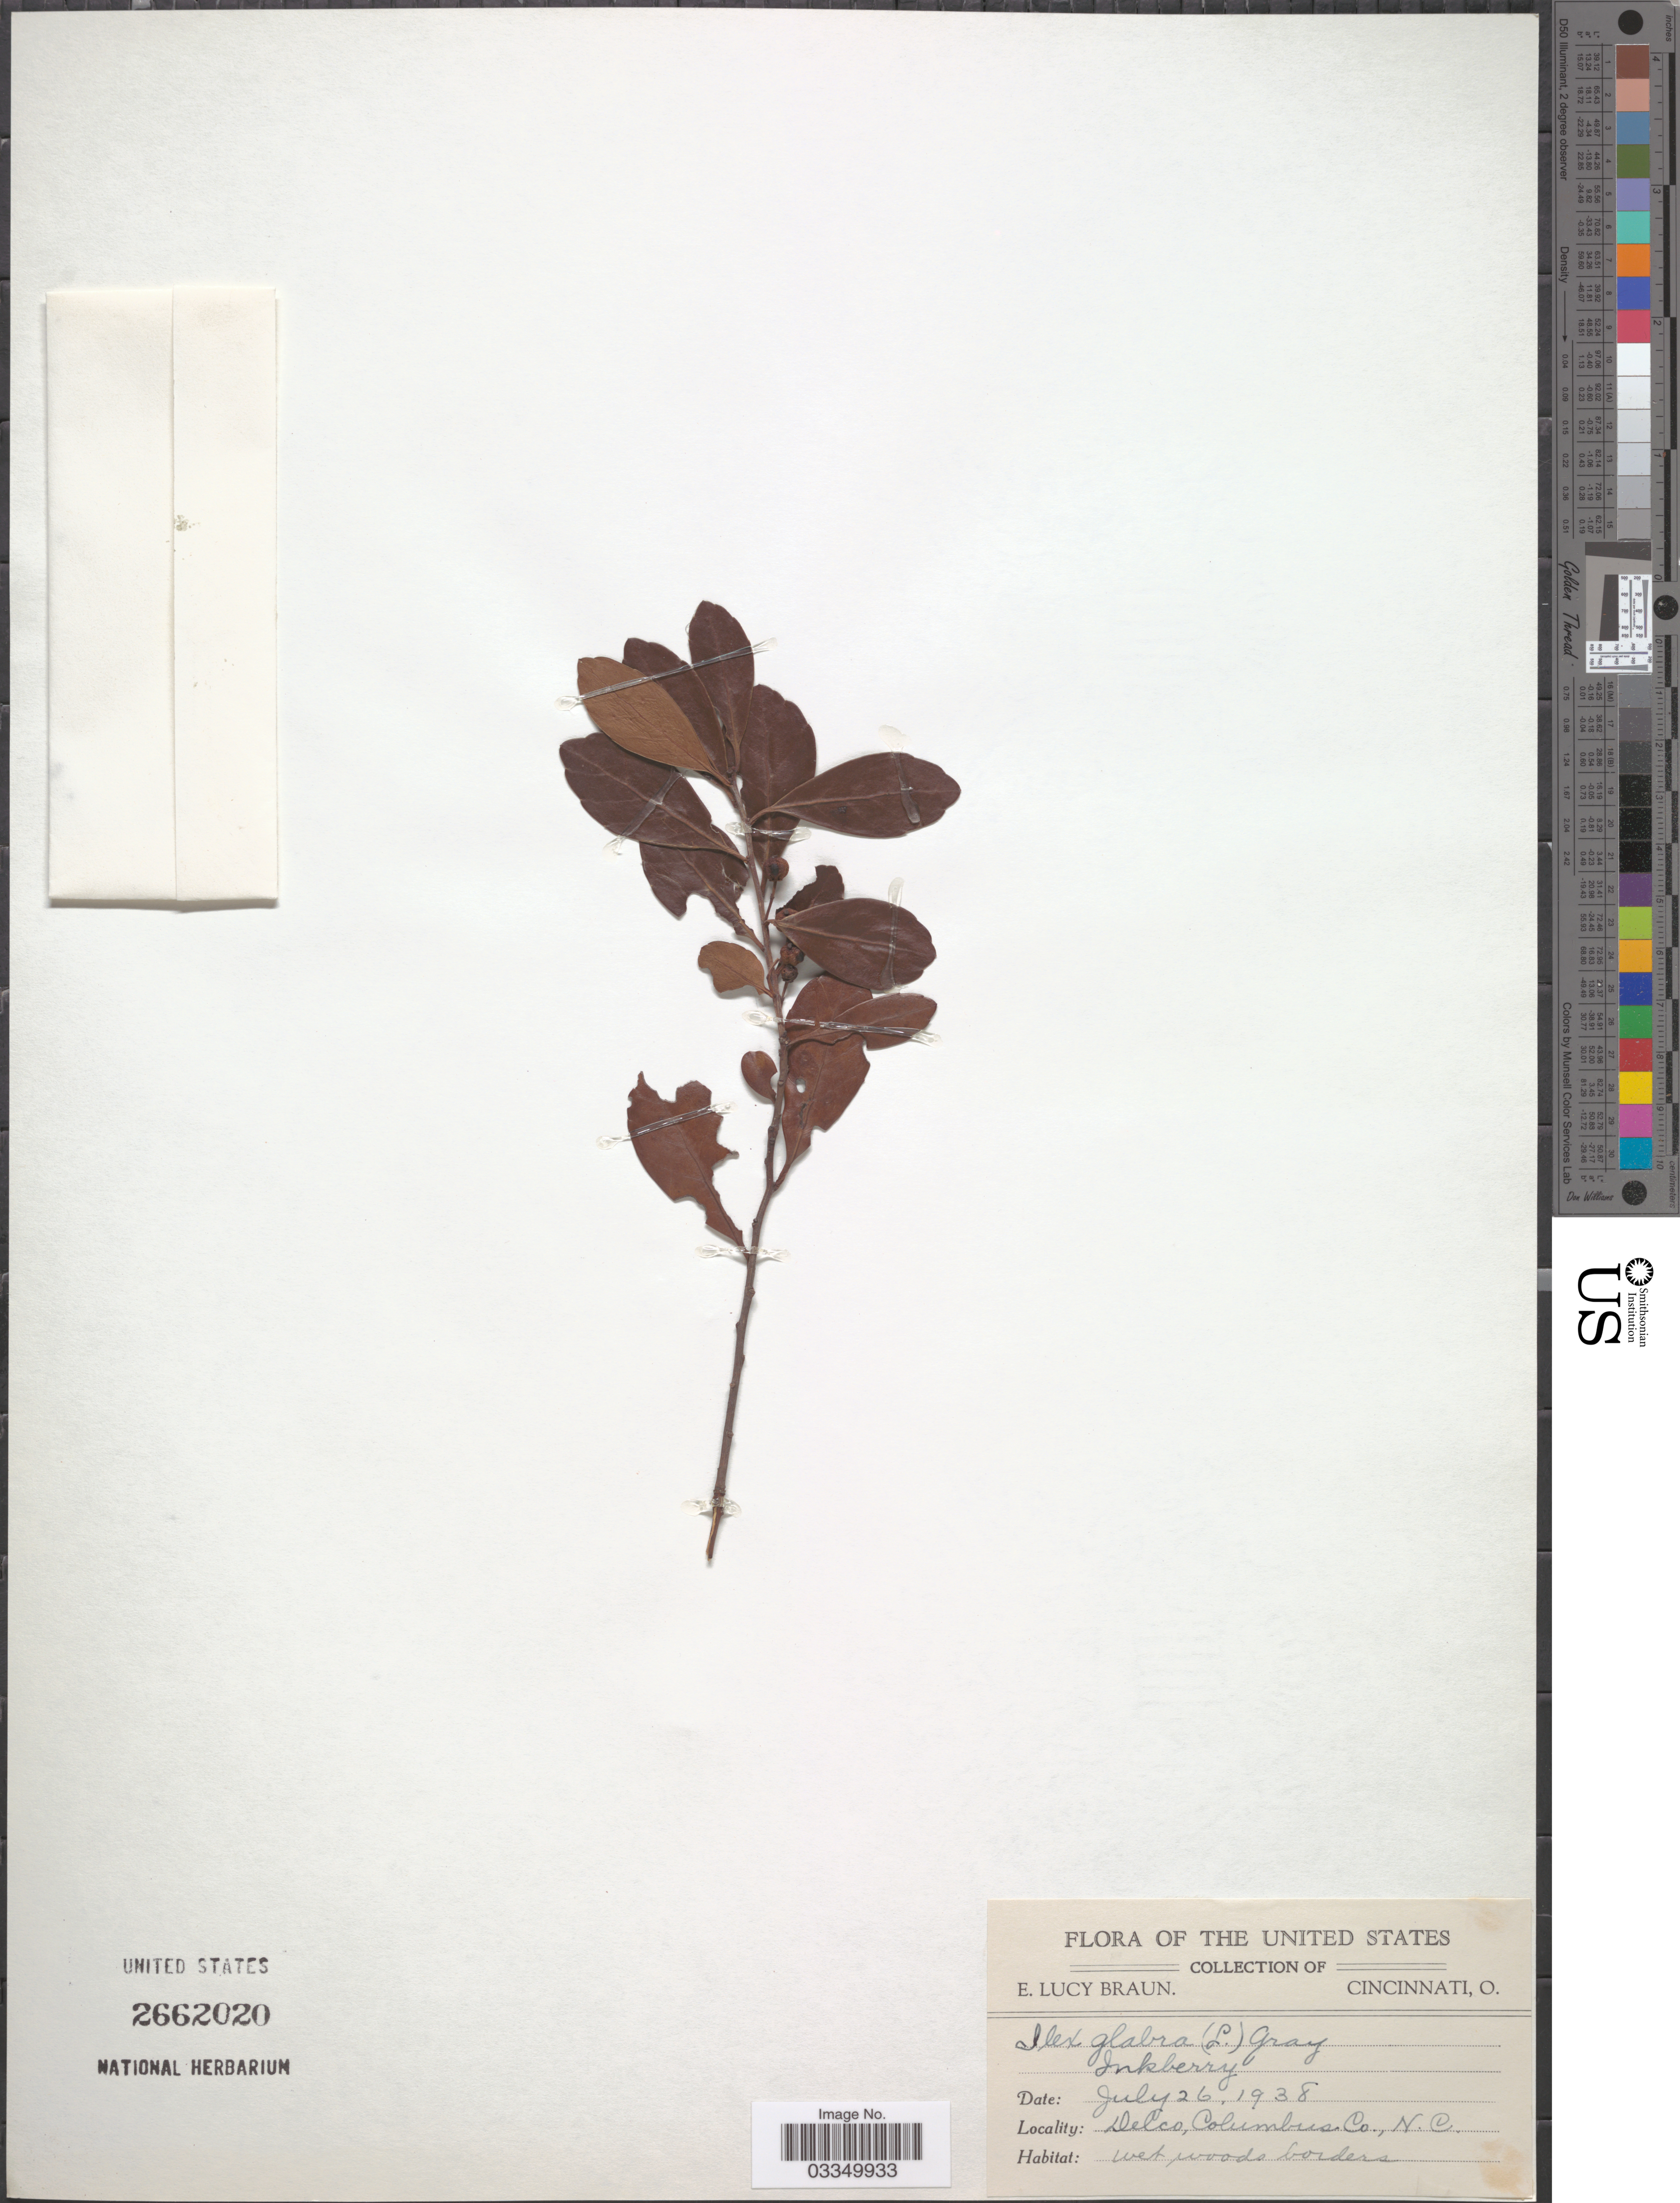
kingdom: Plantae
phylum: Tracheophyta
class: Magnoliopsida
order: Aquifoliales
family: Aquifoliaceae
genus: Ilex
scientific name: Ilex glabra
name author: (L.) A. Gray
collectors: E. L. Braun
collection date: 1938-07-26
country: United States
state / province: North Carolina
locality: Delco, Columbus Co.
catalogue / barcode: US 2662020